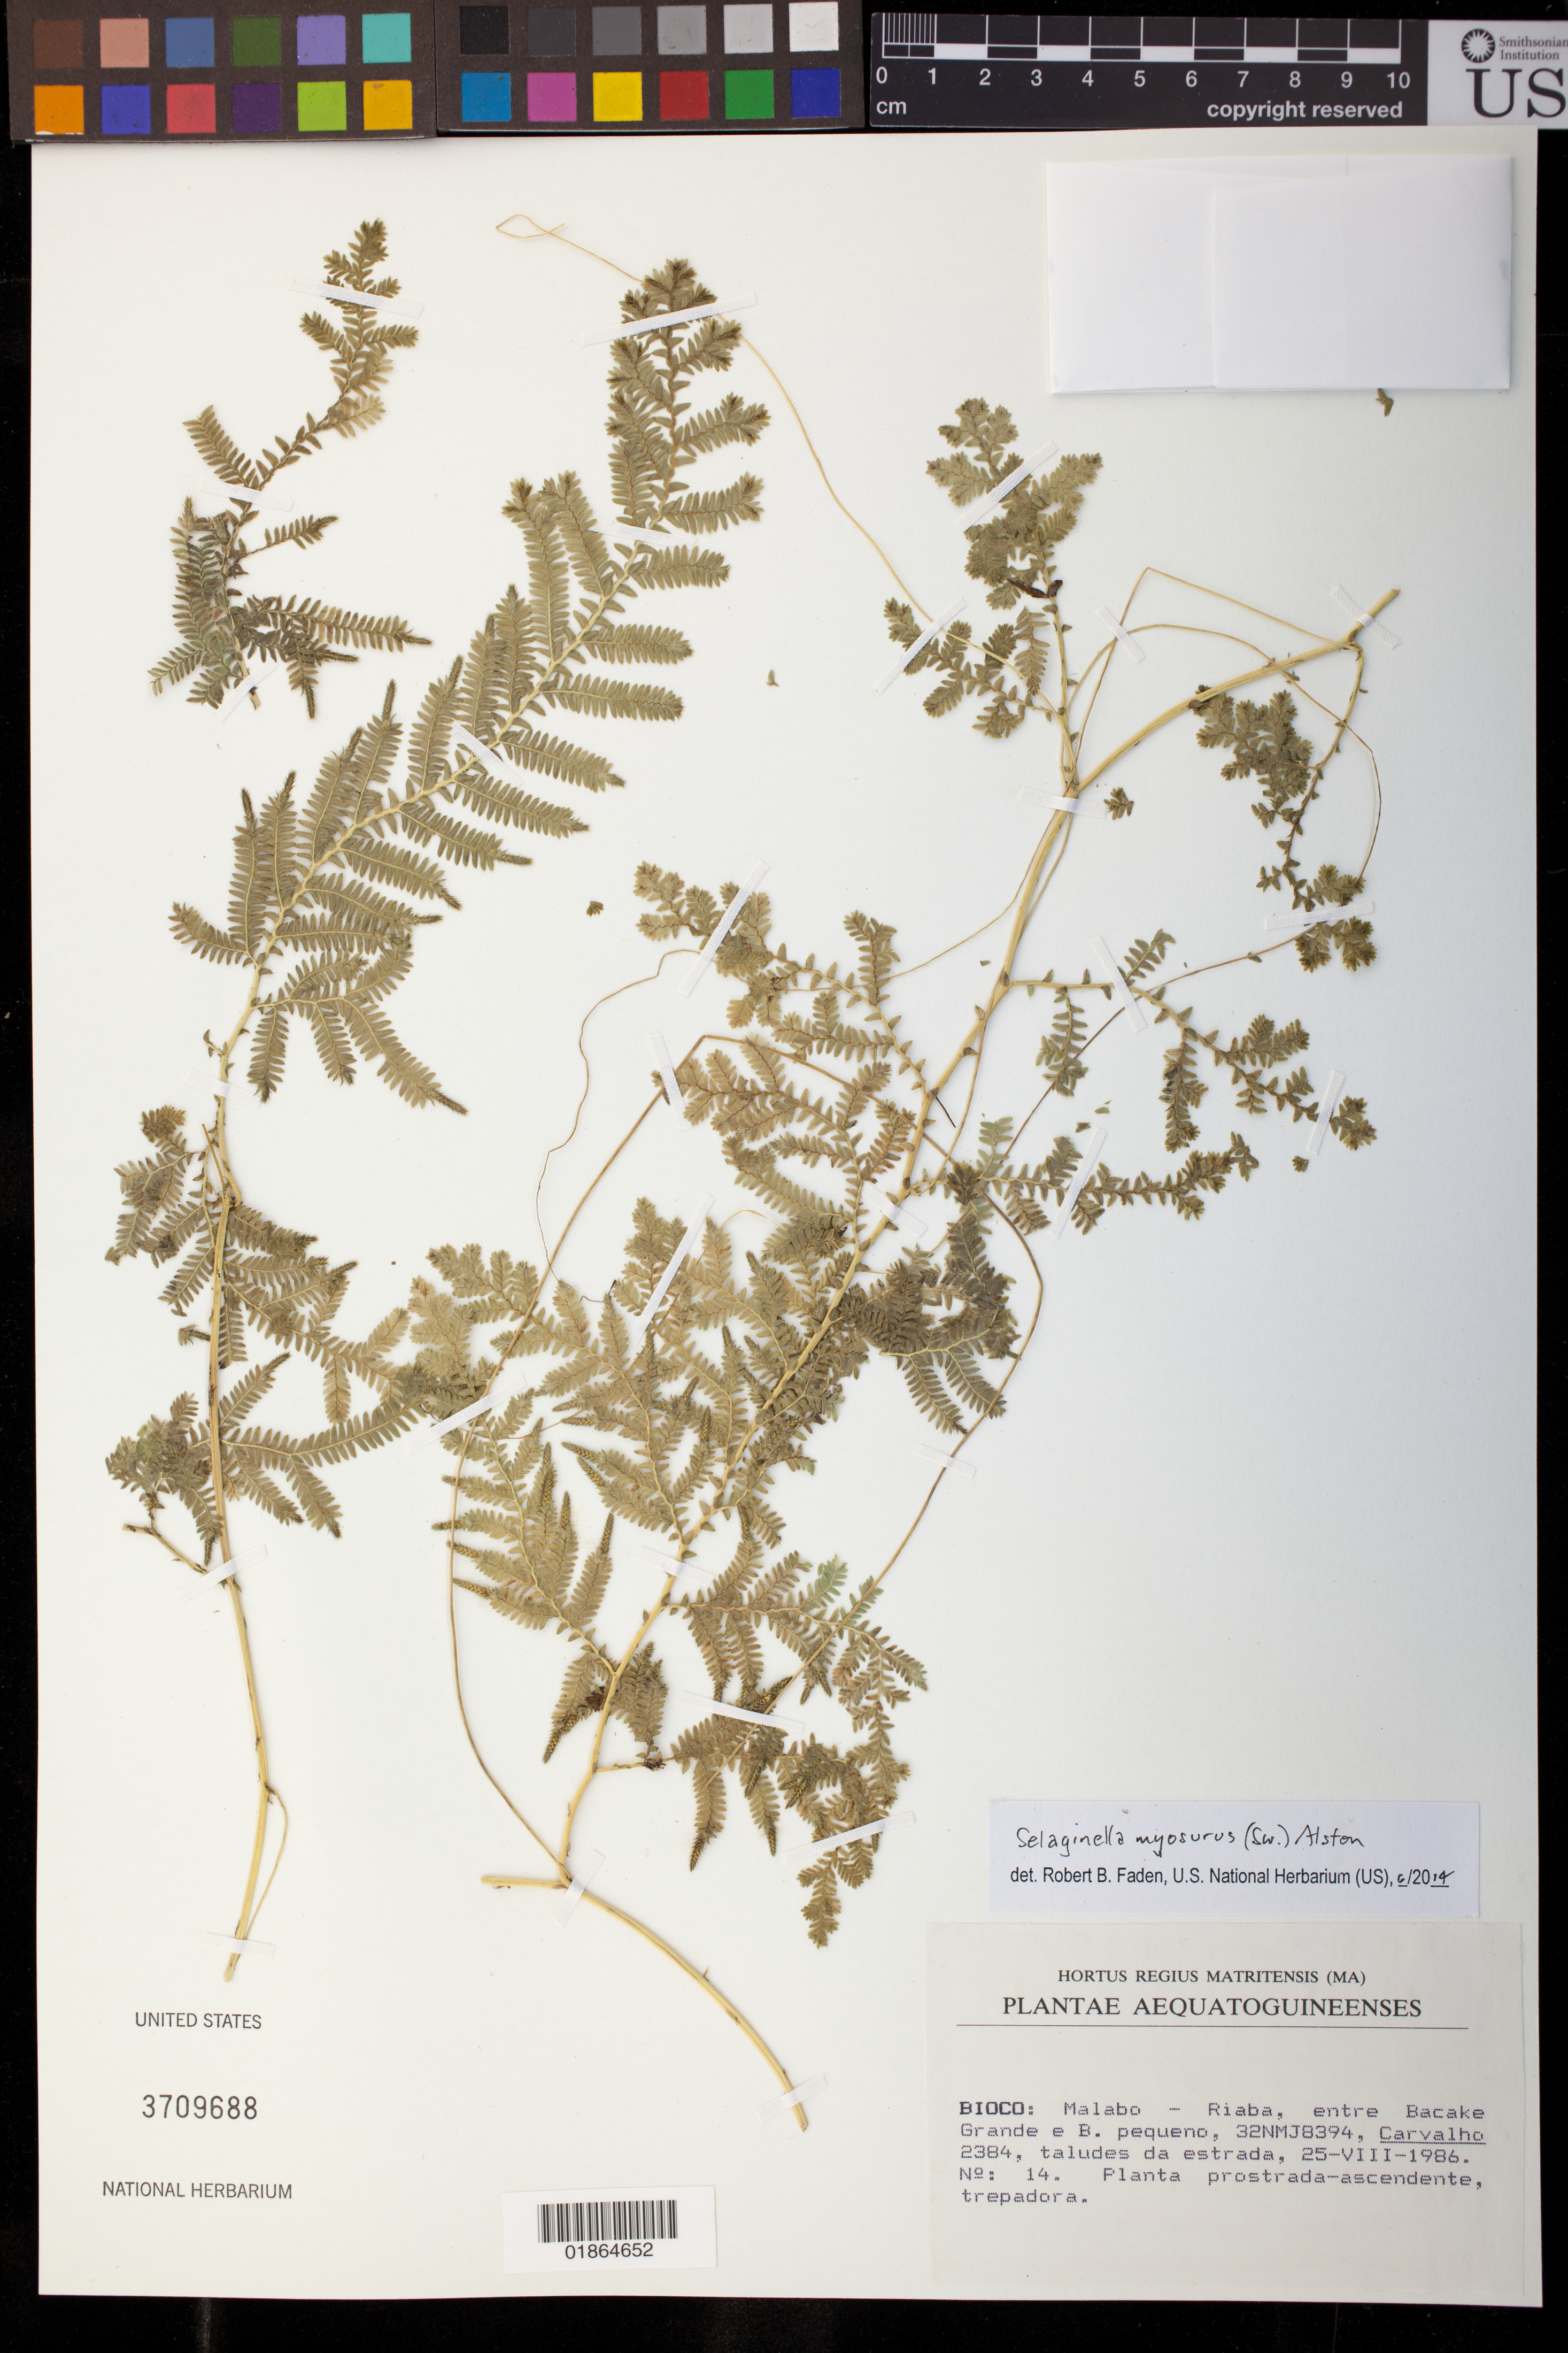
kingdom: Plantae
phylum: Tracheophyta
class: Lycopodiopsida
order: Selaginellales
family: Selaginellaceae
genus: Selaginella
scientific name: Selaginella myosurus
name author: (Sw.) Alston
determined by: Faden, Robert B., (US), Smithsonian Institution - National Museum of Natural History (UNITED STATES)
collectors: Carvalho, --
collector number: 2384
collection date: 1986-08-25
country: Equatorial Guinea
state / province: Bioko Sur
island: Bioko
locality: Malabo-Riaba, entre Bacake Grande e Bacake pequeno, 32NMJ8394.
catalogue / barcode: US 3709688